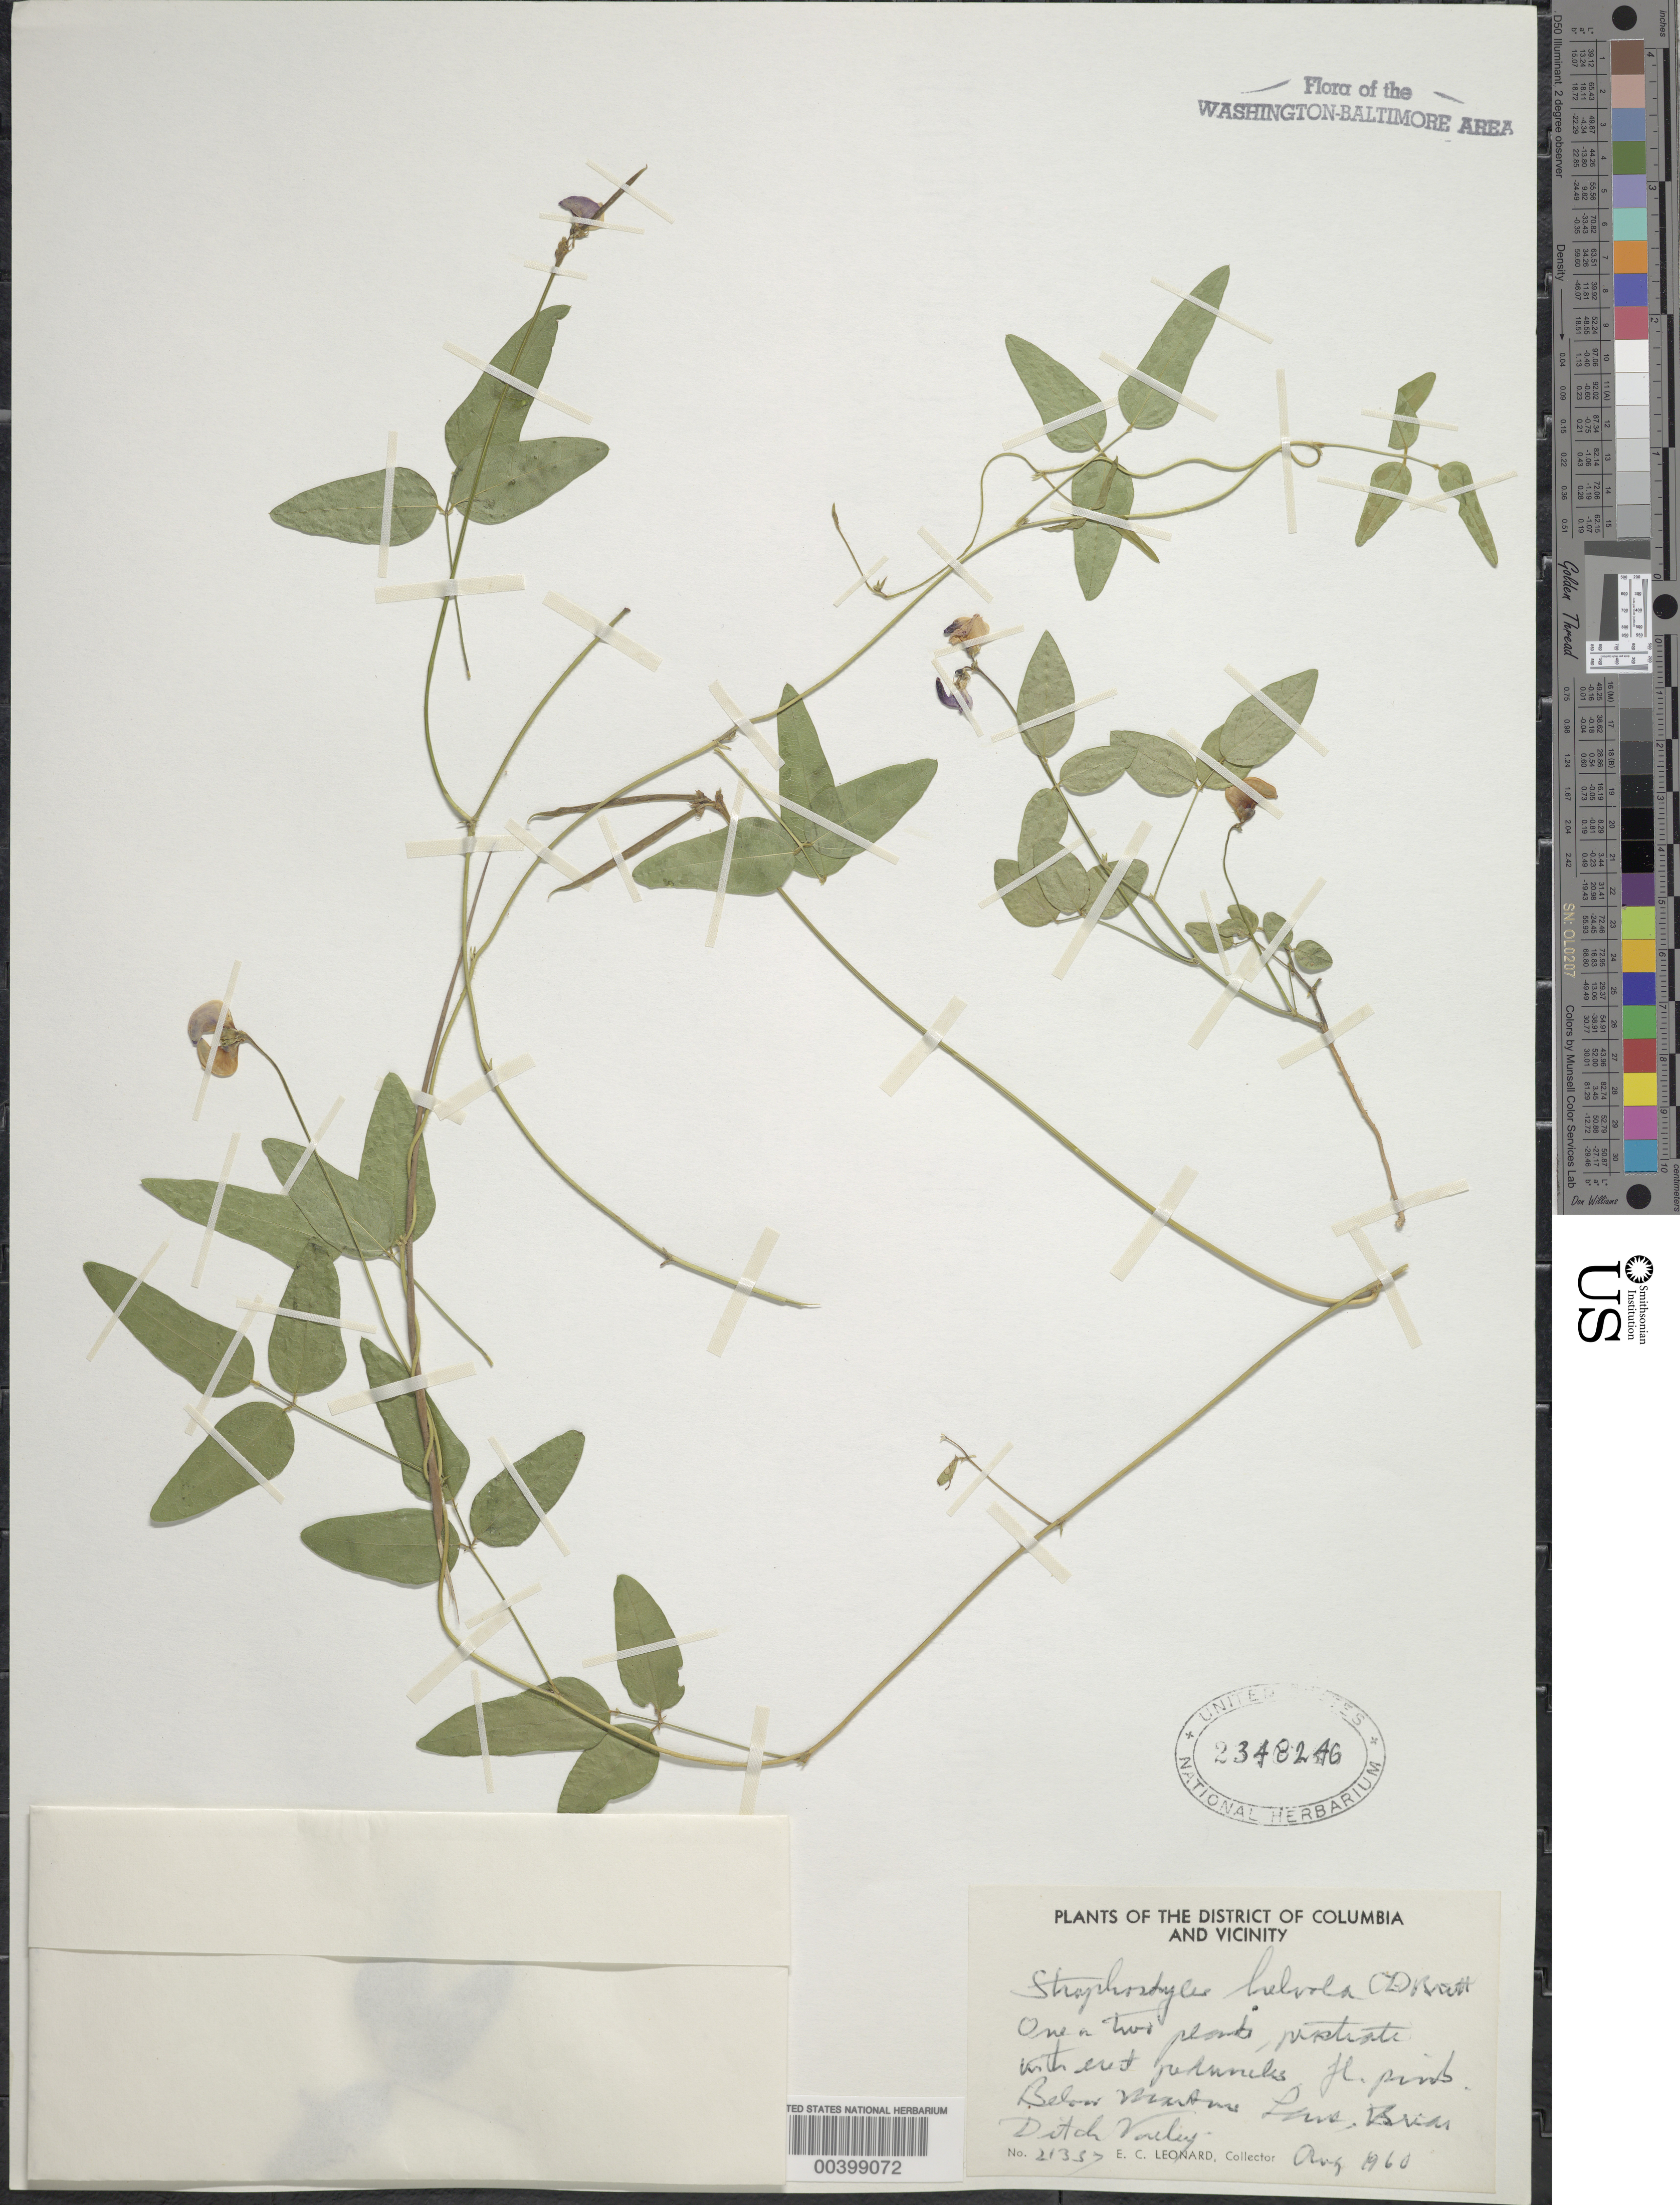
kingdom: Plantae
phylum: Tracheophyta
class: Magnoliopsida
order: Fabales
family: Fabaceae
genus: Strophostyles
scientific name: Strophostyles helvola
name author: (L.) Elliott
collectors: E. C. Leonard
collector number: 21337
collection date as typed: Aug 1960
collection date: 1960-08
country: United States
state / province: Maryland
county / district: Prince George's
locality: Below Martins Lane, Briar Ditch Valley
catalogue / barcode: US 2348246